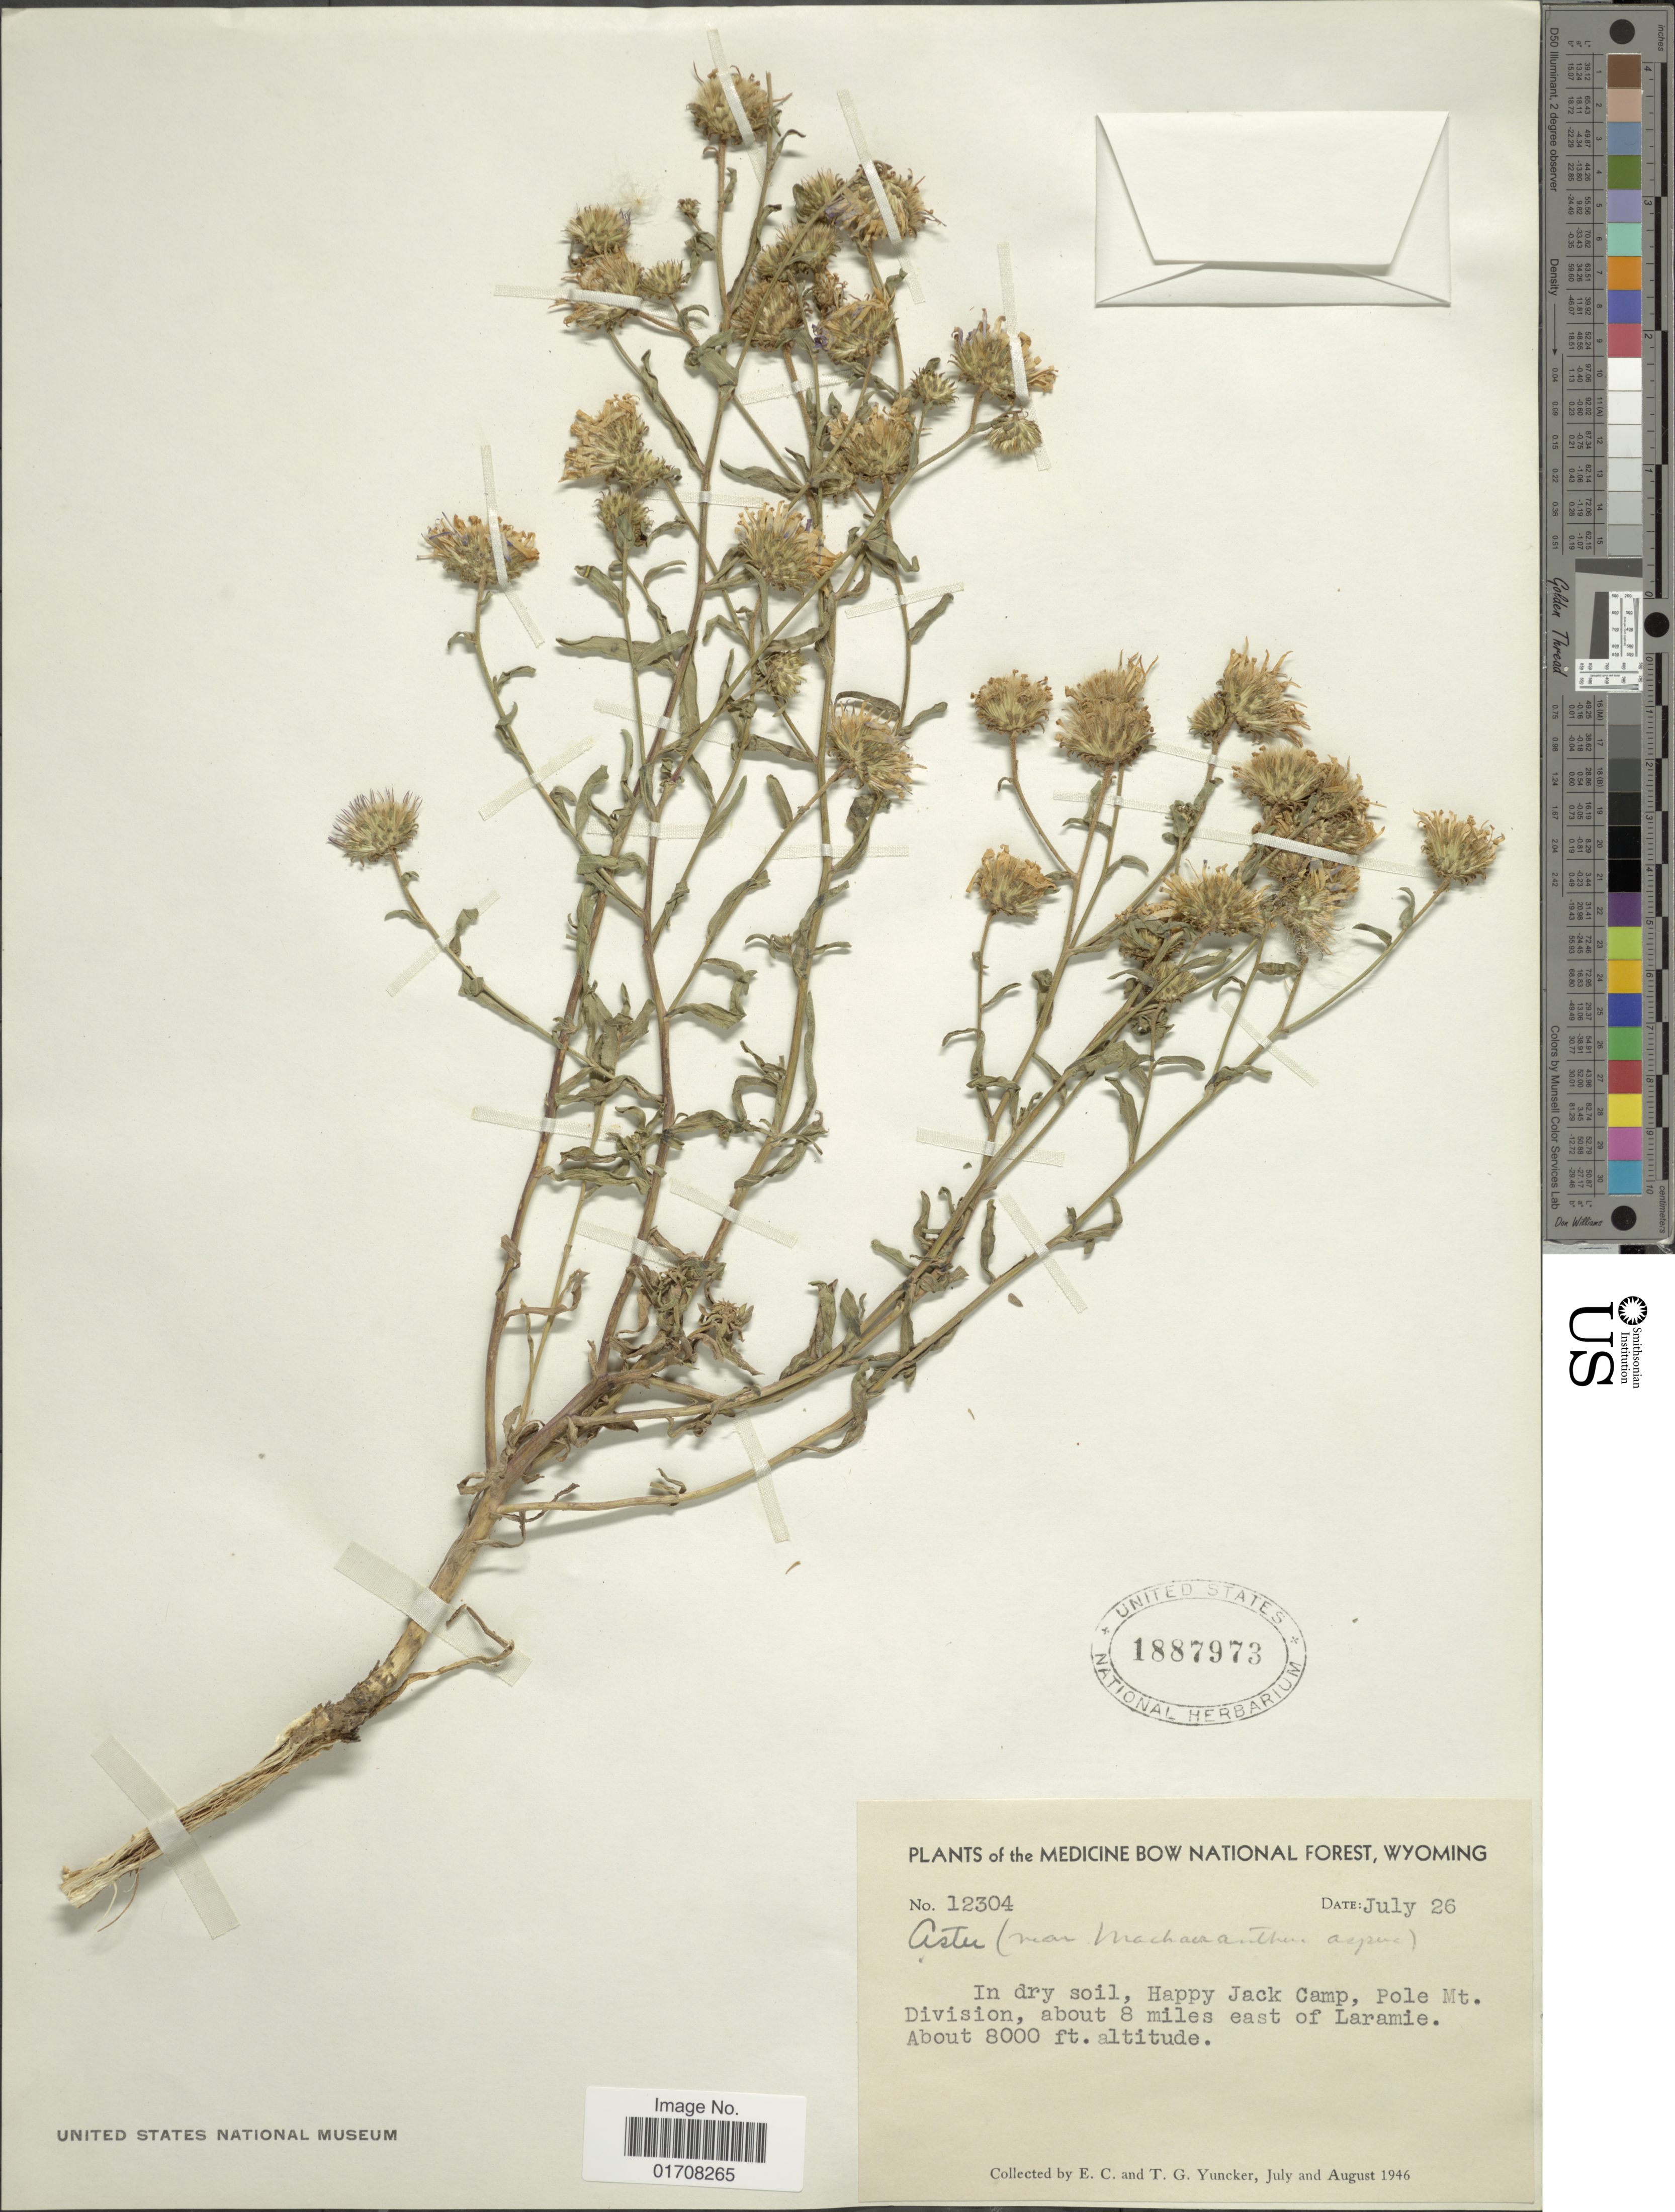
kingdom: Plantae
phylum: Tracheophyta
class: Magnoliopsida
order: Asterales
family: Asteraceae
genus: Machaeranthera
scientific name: Machaeranthera aspera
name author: Greene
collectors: E. C. Yuncker & T. G. Yuncker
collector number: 12304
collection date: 1946-07-26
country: United States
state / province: Wyoming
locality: Medicine Bow National Forest, Happy Jack Camp, Pole Mt. Division, about 8 miles east of Laramie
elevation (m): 2438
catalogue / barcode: US 1887973